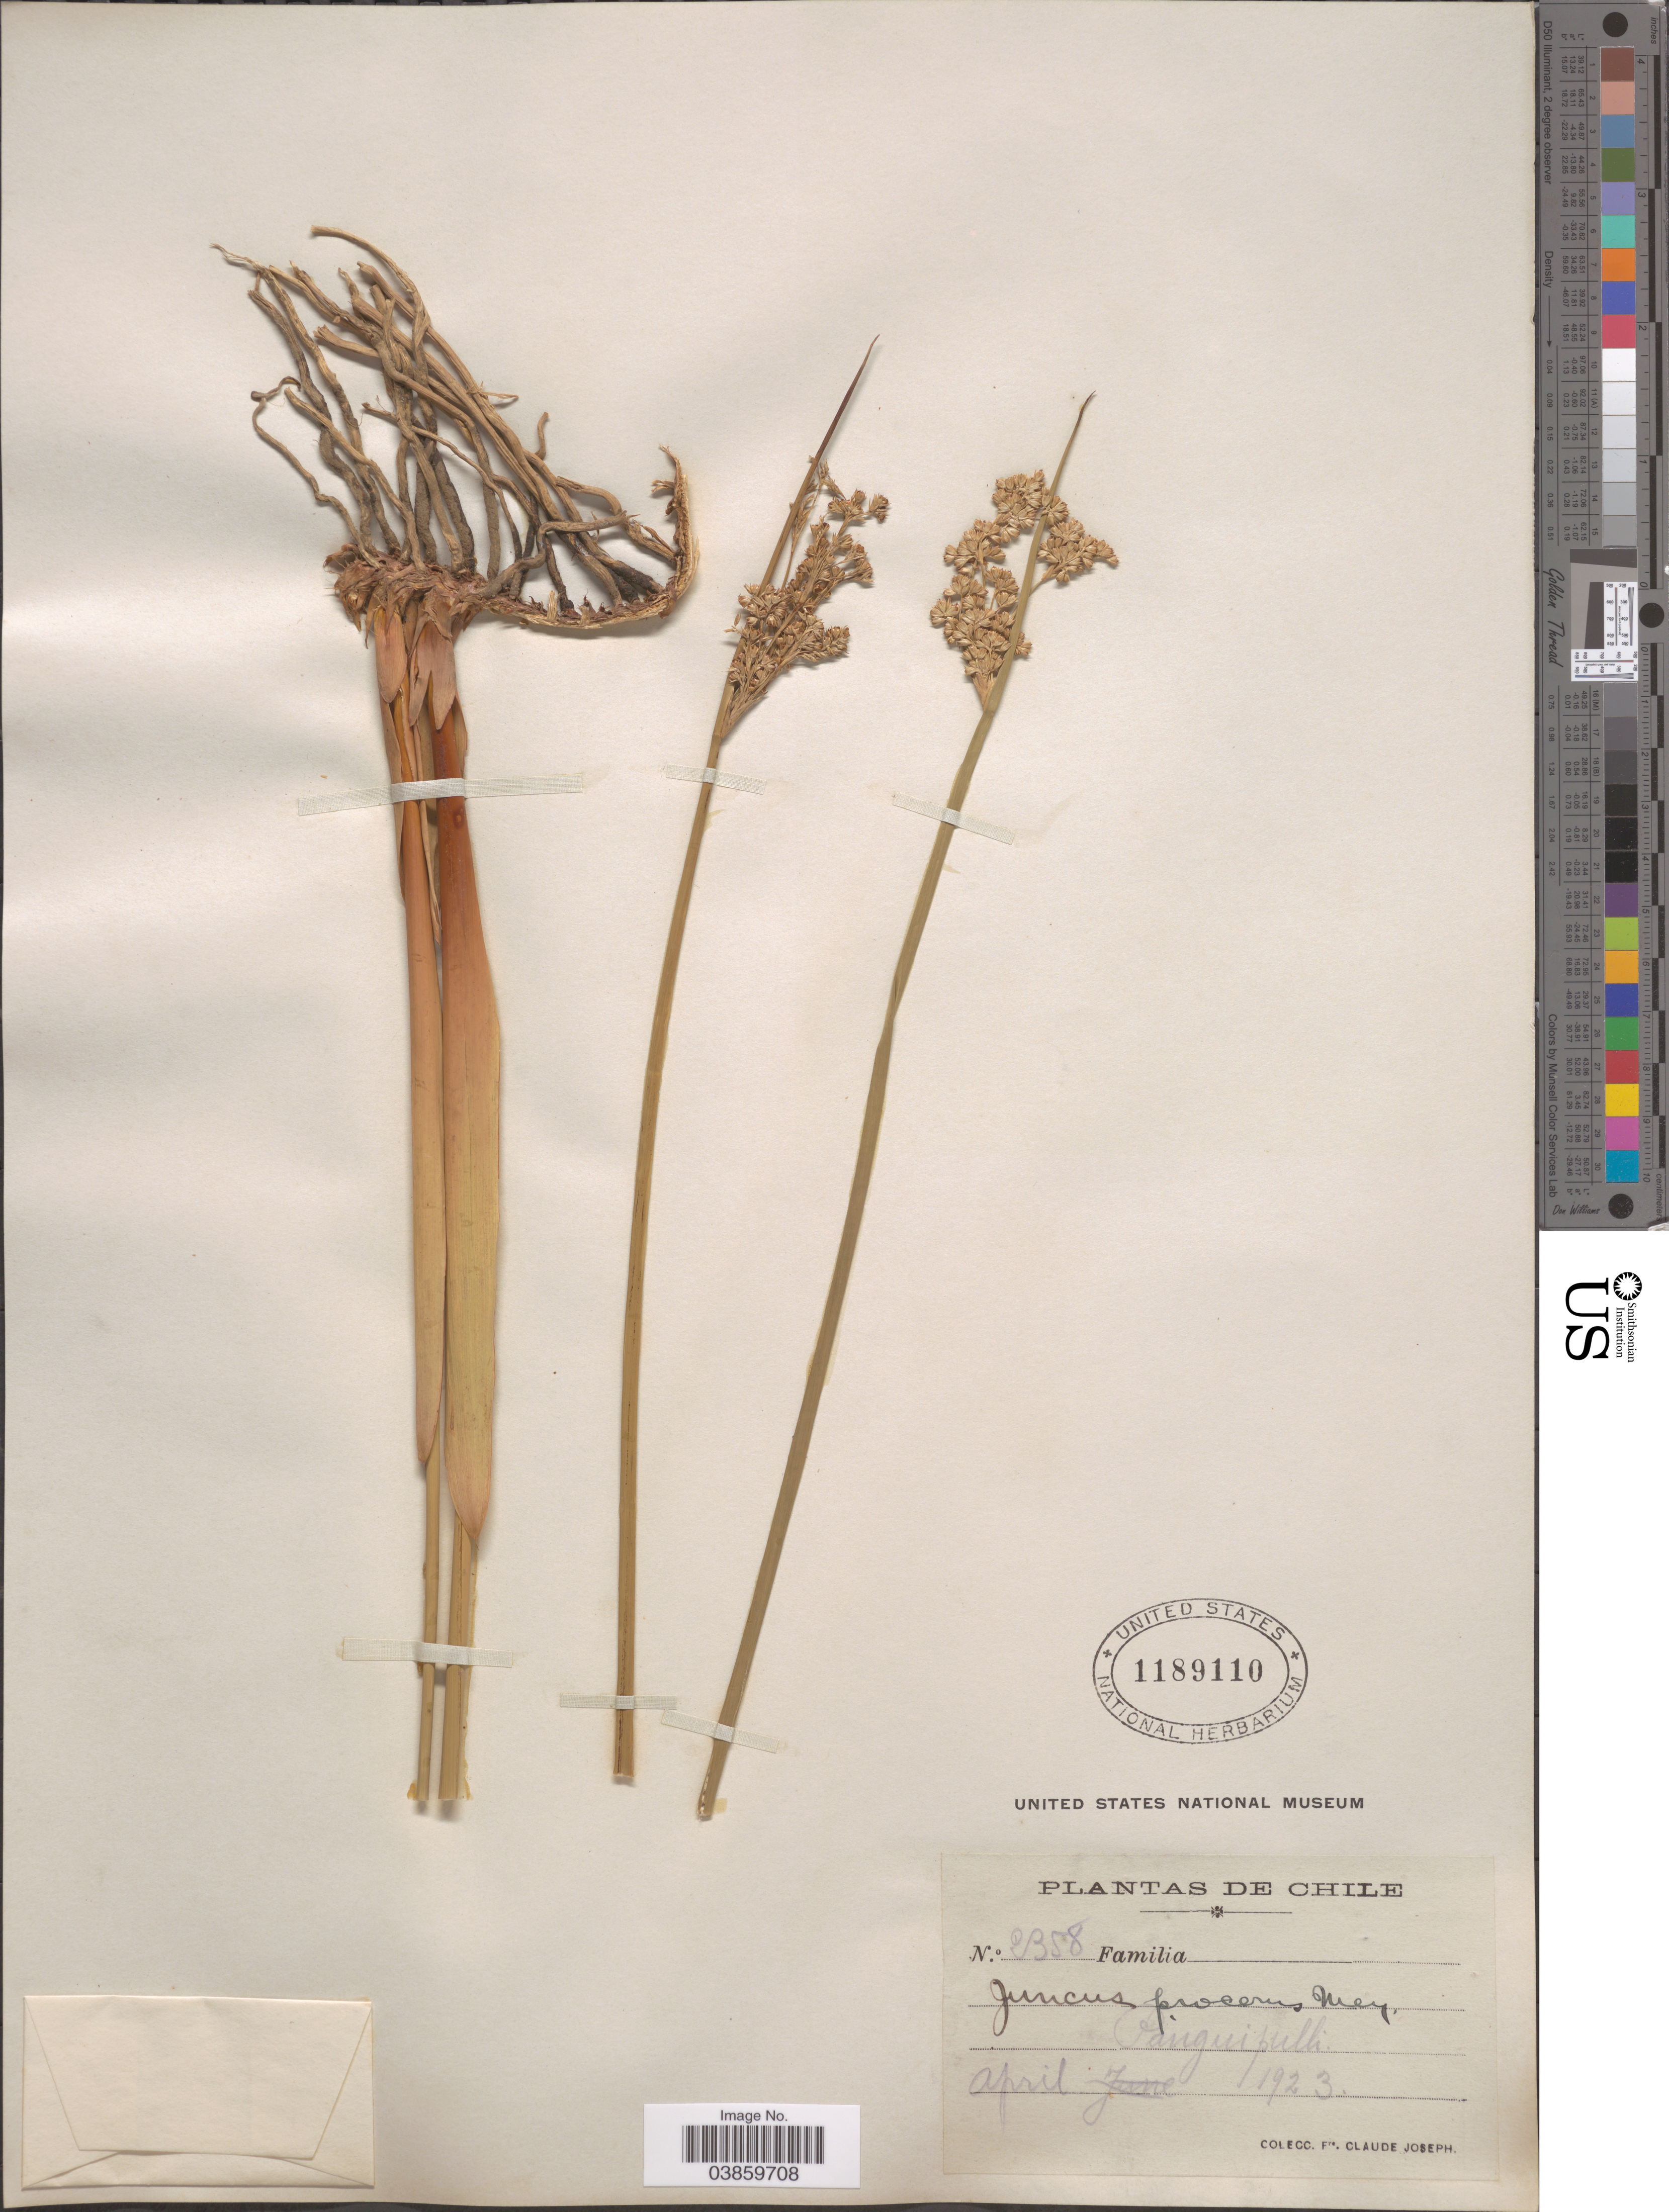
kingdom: Plantae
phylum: Tracheophyta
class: Liliopsida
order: Poales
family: Juncaceae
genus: Juncus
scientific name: Juncus procerus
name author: E. Mey.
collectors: Bro. Claude-Joseph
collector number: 2358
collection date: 1923-04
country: Chile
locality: Panguipulli.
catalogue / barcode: US 1189110